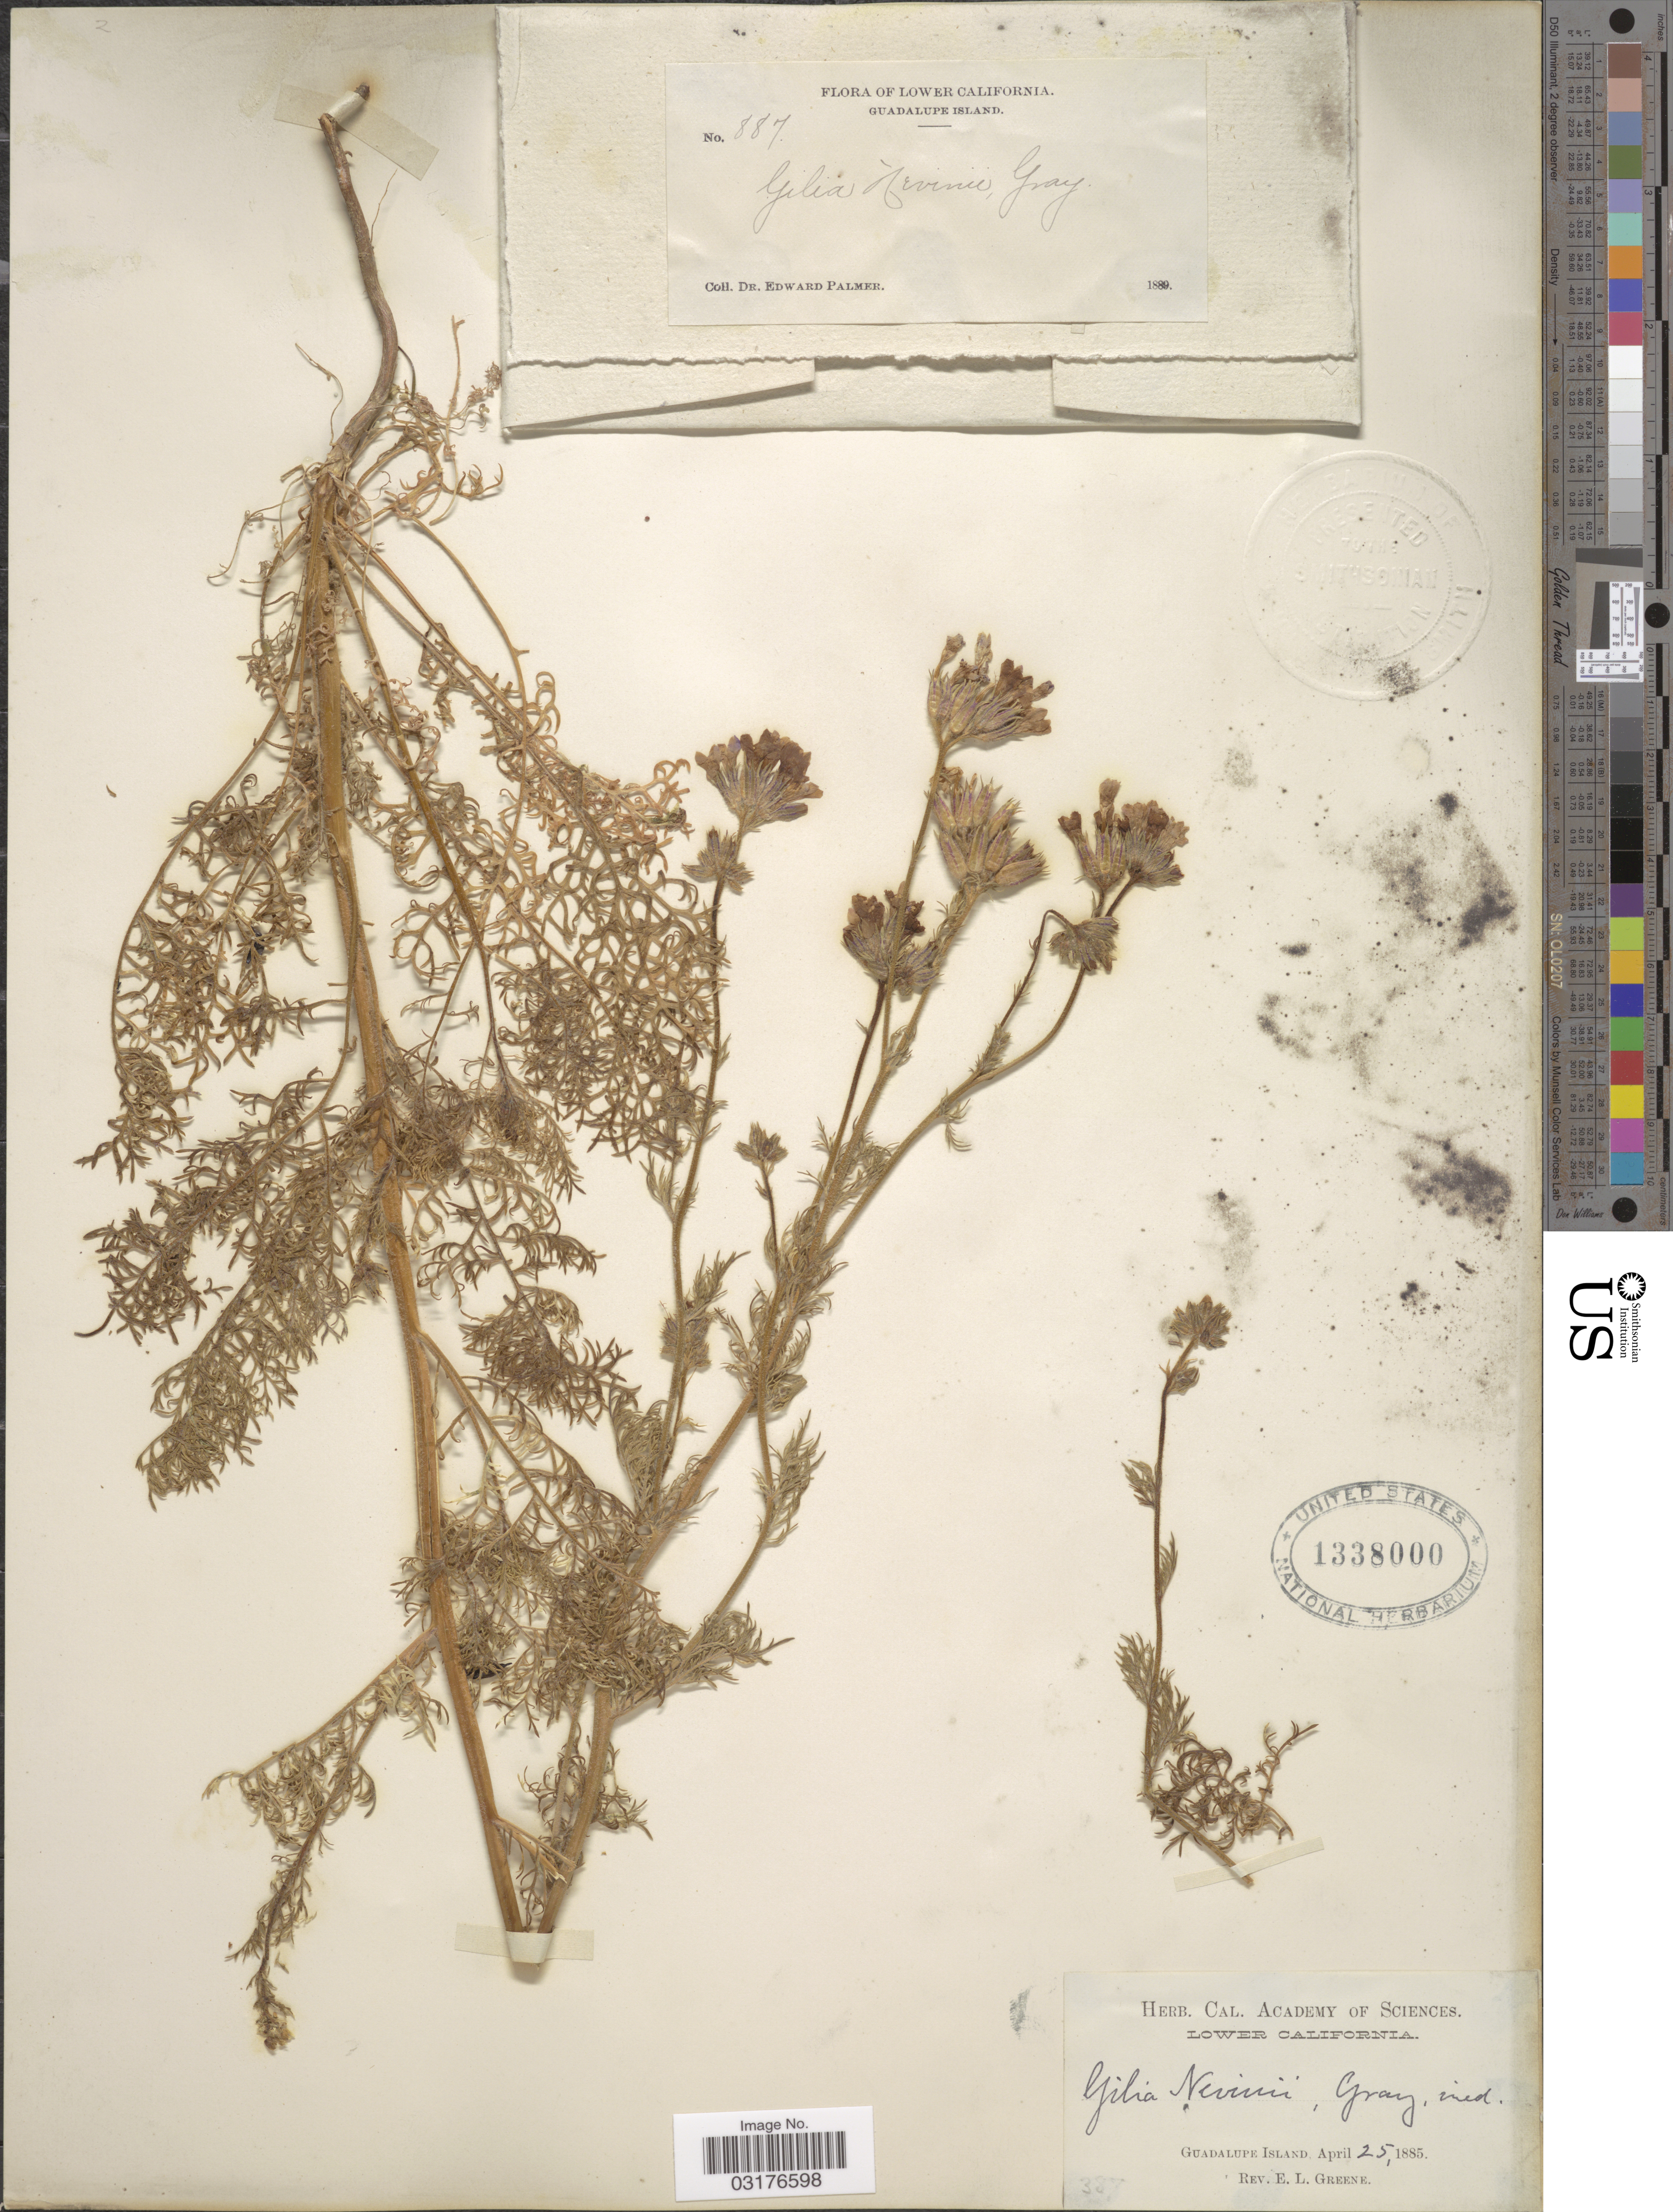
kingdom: Plantae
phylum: Tracheophyta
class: Magnoliopsida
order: Ericales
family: Polemoniaceae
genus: Gilia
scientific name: Gilia nevinii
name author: A. Gray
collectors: E. L. Greene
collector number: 387?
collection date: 1885-04-25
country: Mexico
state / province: Baja California Norte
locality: Lower California. Guadalupe Island.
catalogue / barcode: US 1338000